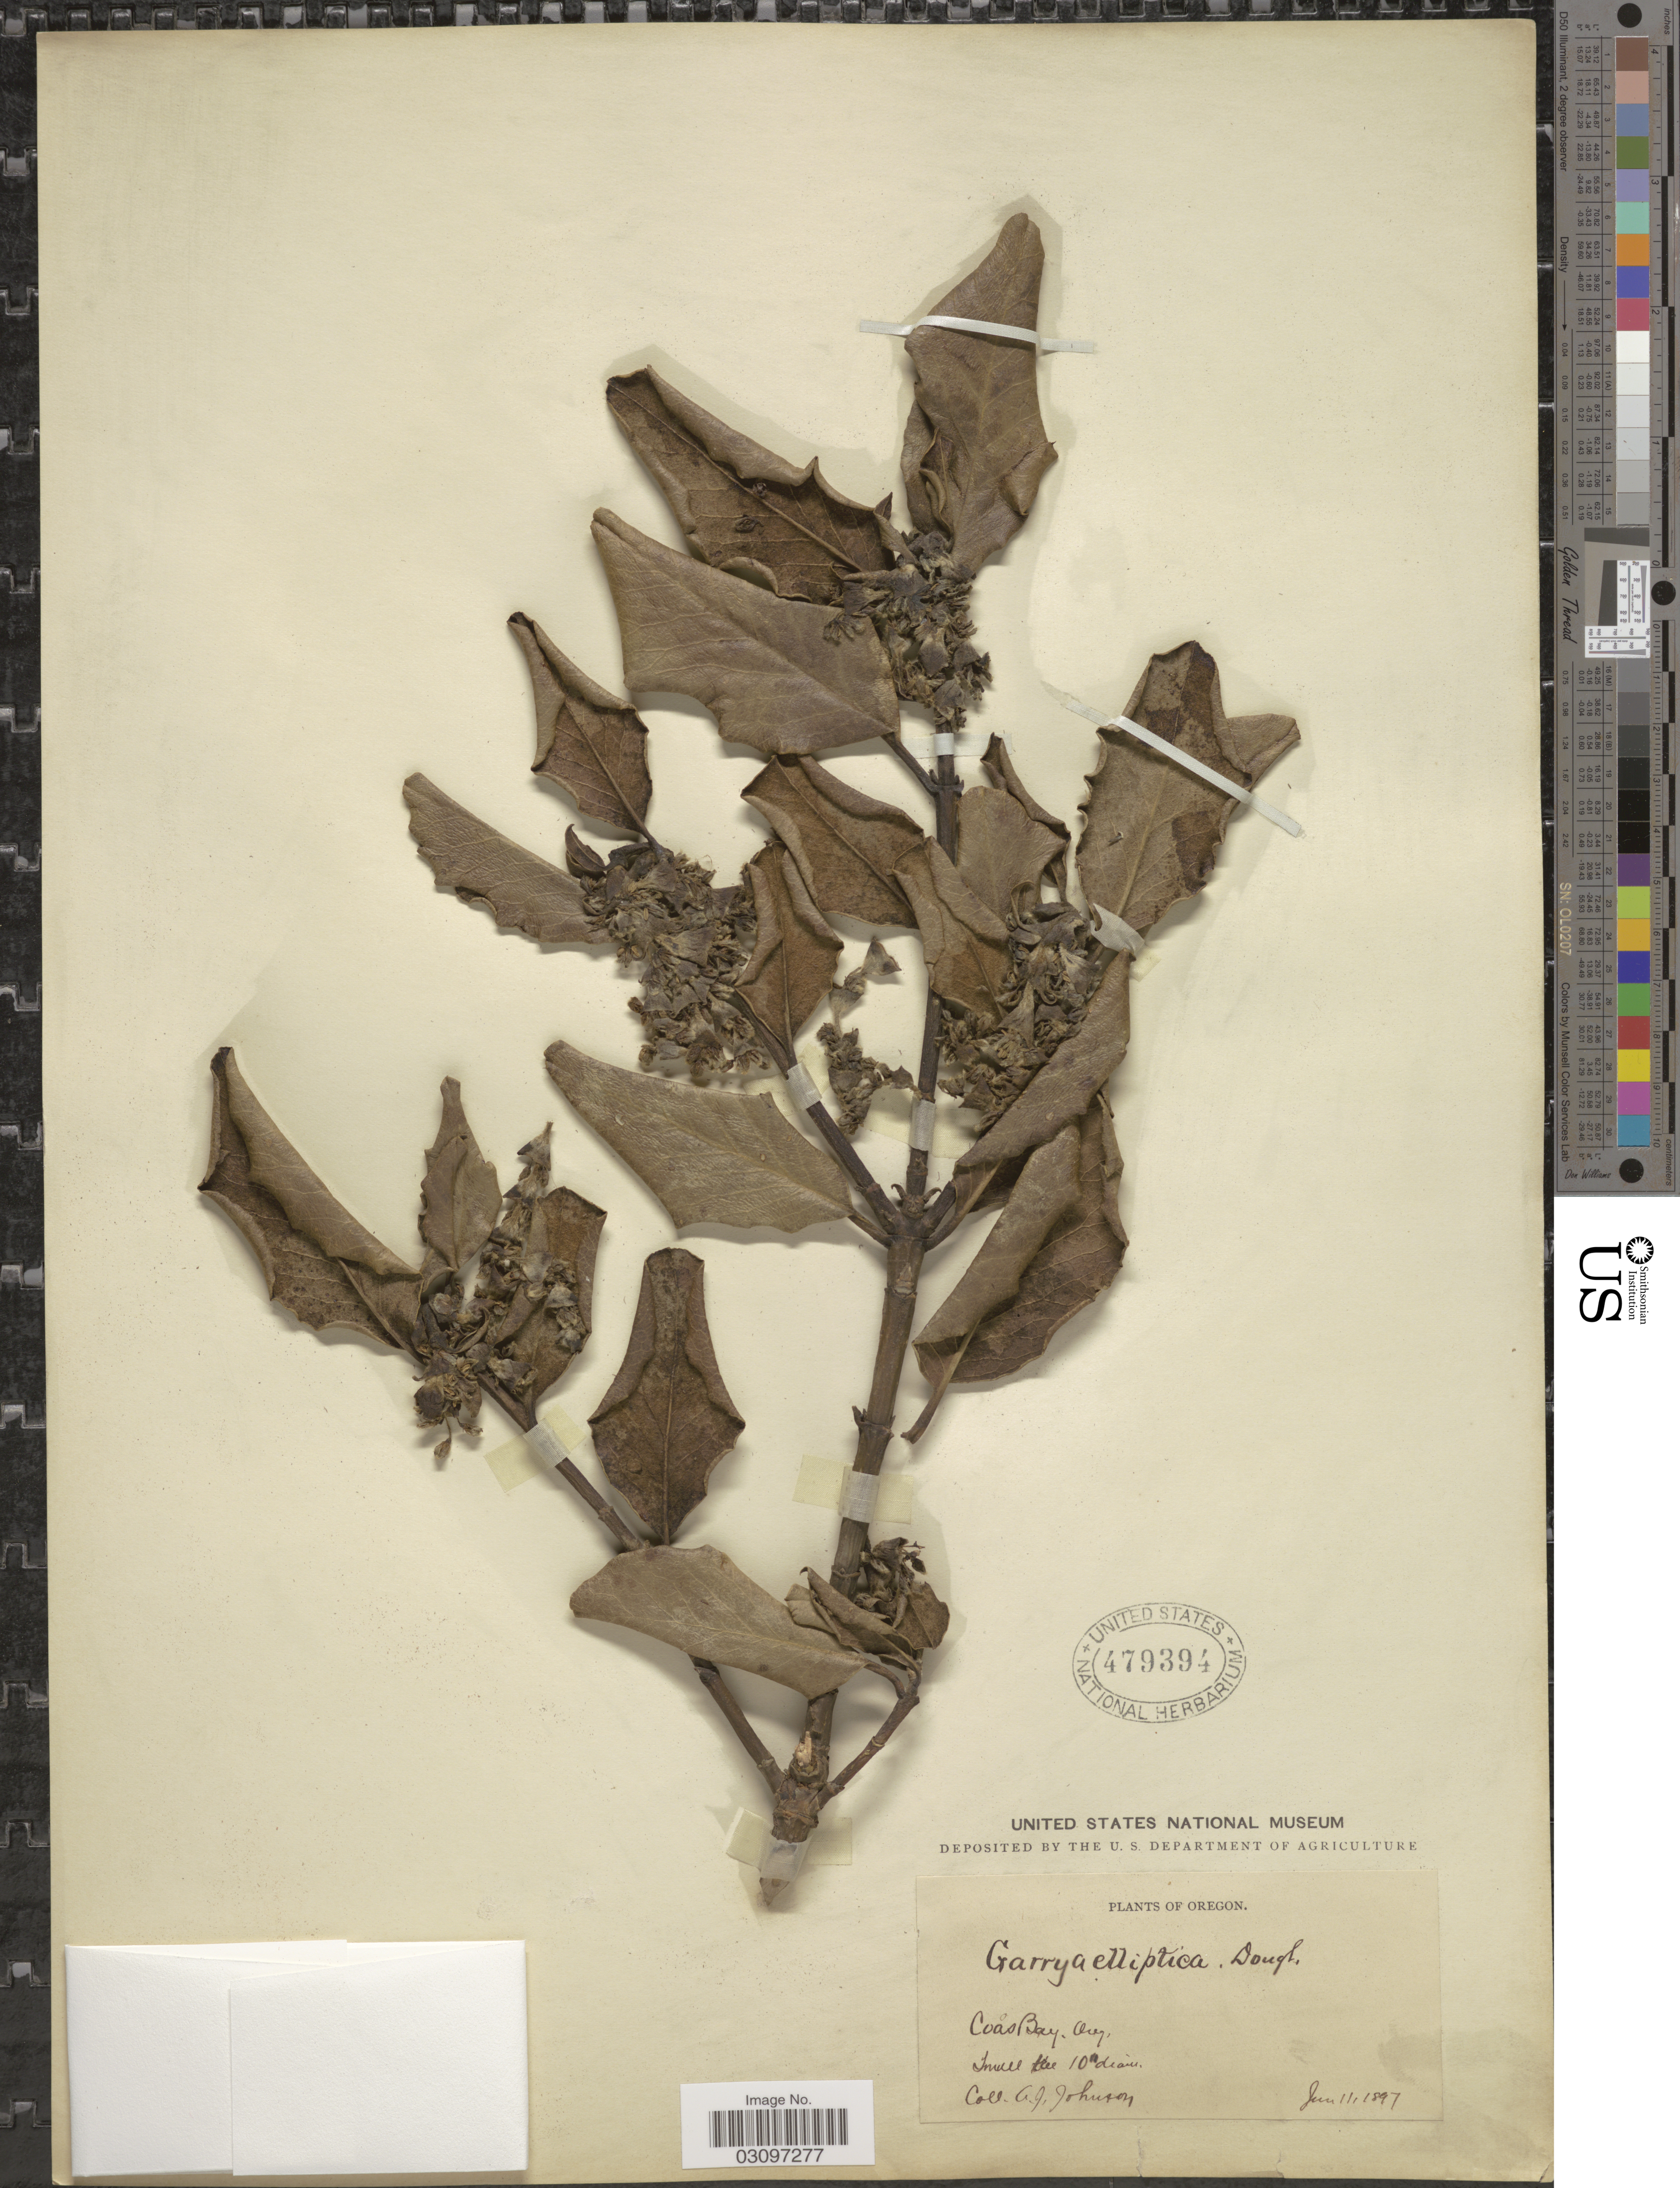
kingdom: Plantae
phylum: Tracheophyta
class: Magnoliopsida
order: Garryales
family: Garryaceae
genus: Garrya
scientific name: Garrya elliptica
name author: Douglas ex Lindl.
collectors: A. Johnson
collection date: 1897-06-11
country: United States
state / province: Oregon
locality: Coos Bay.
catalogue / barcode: US 479394